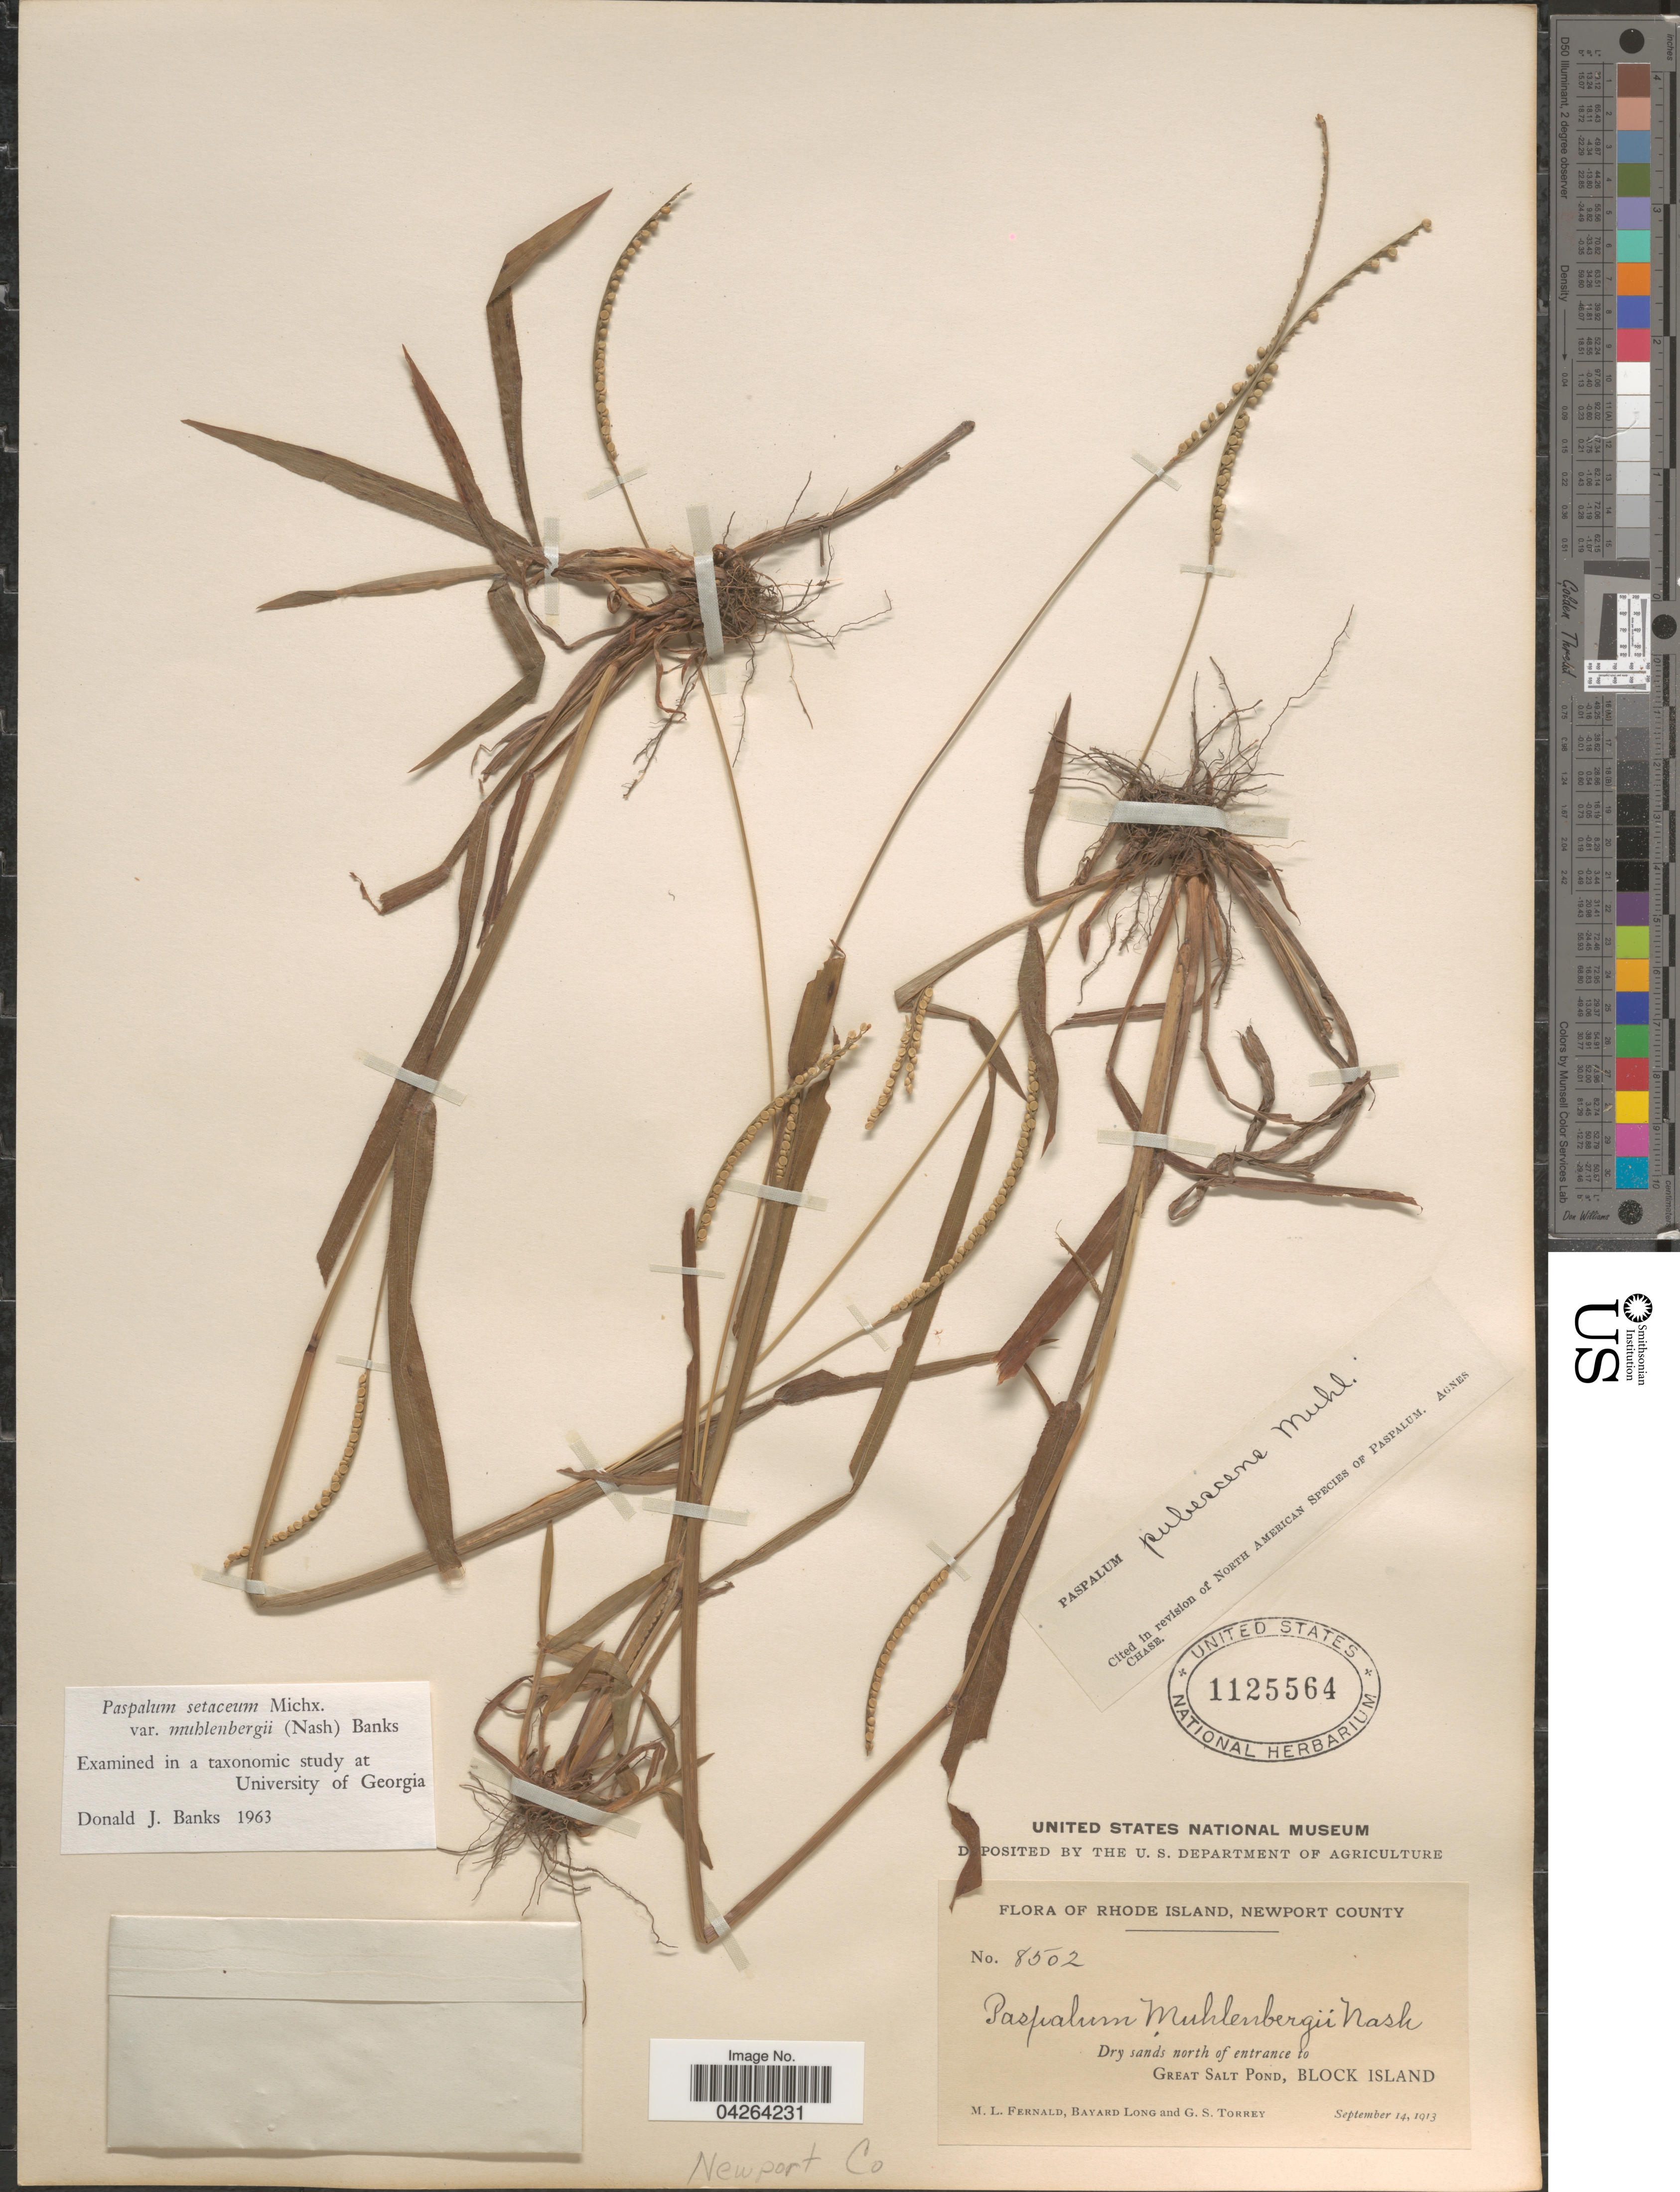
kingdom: Plantae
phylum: Tracheophyta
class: Liliopsida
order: Poales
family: Poaceae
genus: Paspalum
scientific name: Paspalum setaceum var. muhlenbergii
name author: (Nash) D.J. Banks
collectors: M. L. Fernald, B. Long & G. S. Torrey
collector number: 8502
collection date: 1913-09-14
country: United States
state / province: Rhode Island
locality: Newport County. Dry sands north of entrance to Great Salt Pond, Block Island.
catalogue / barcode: US 1125564